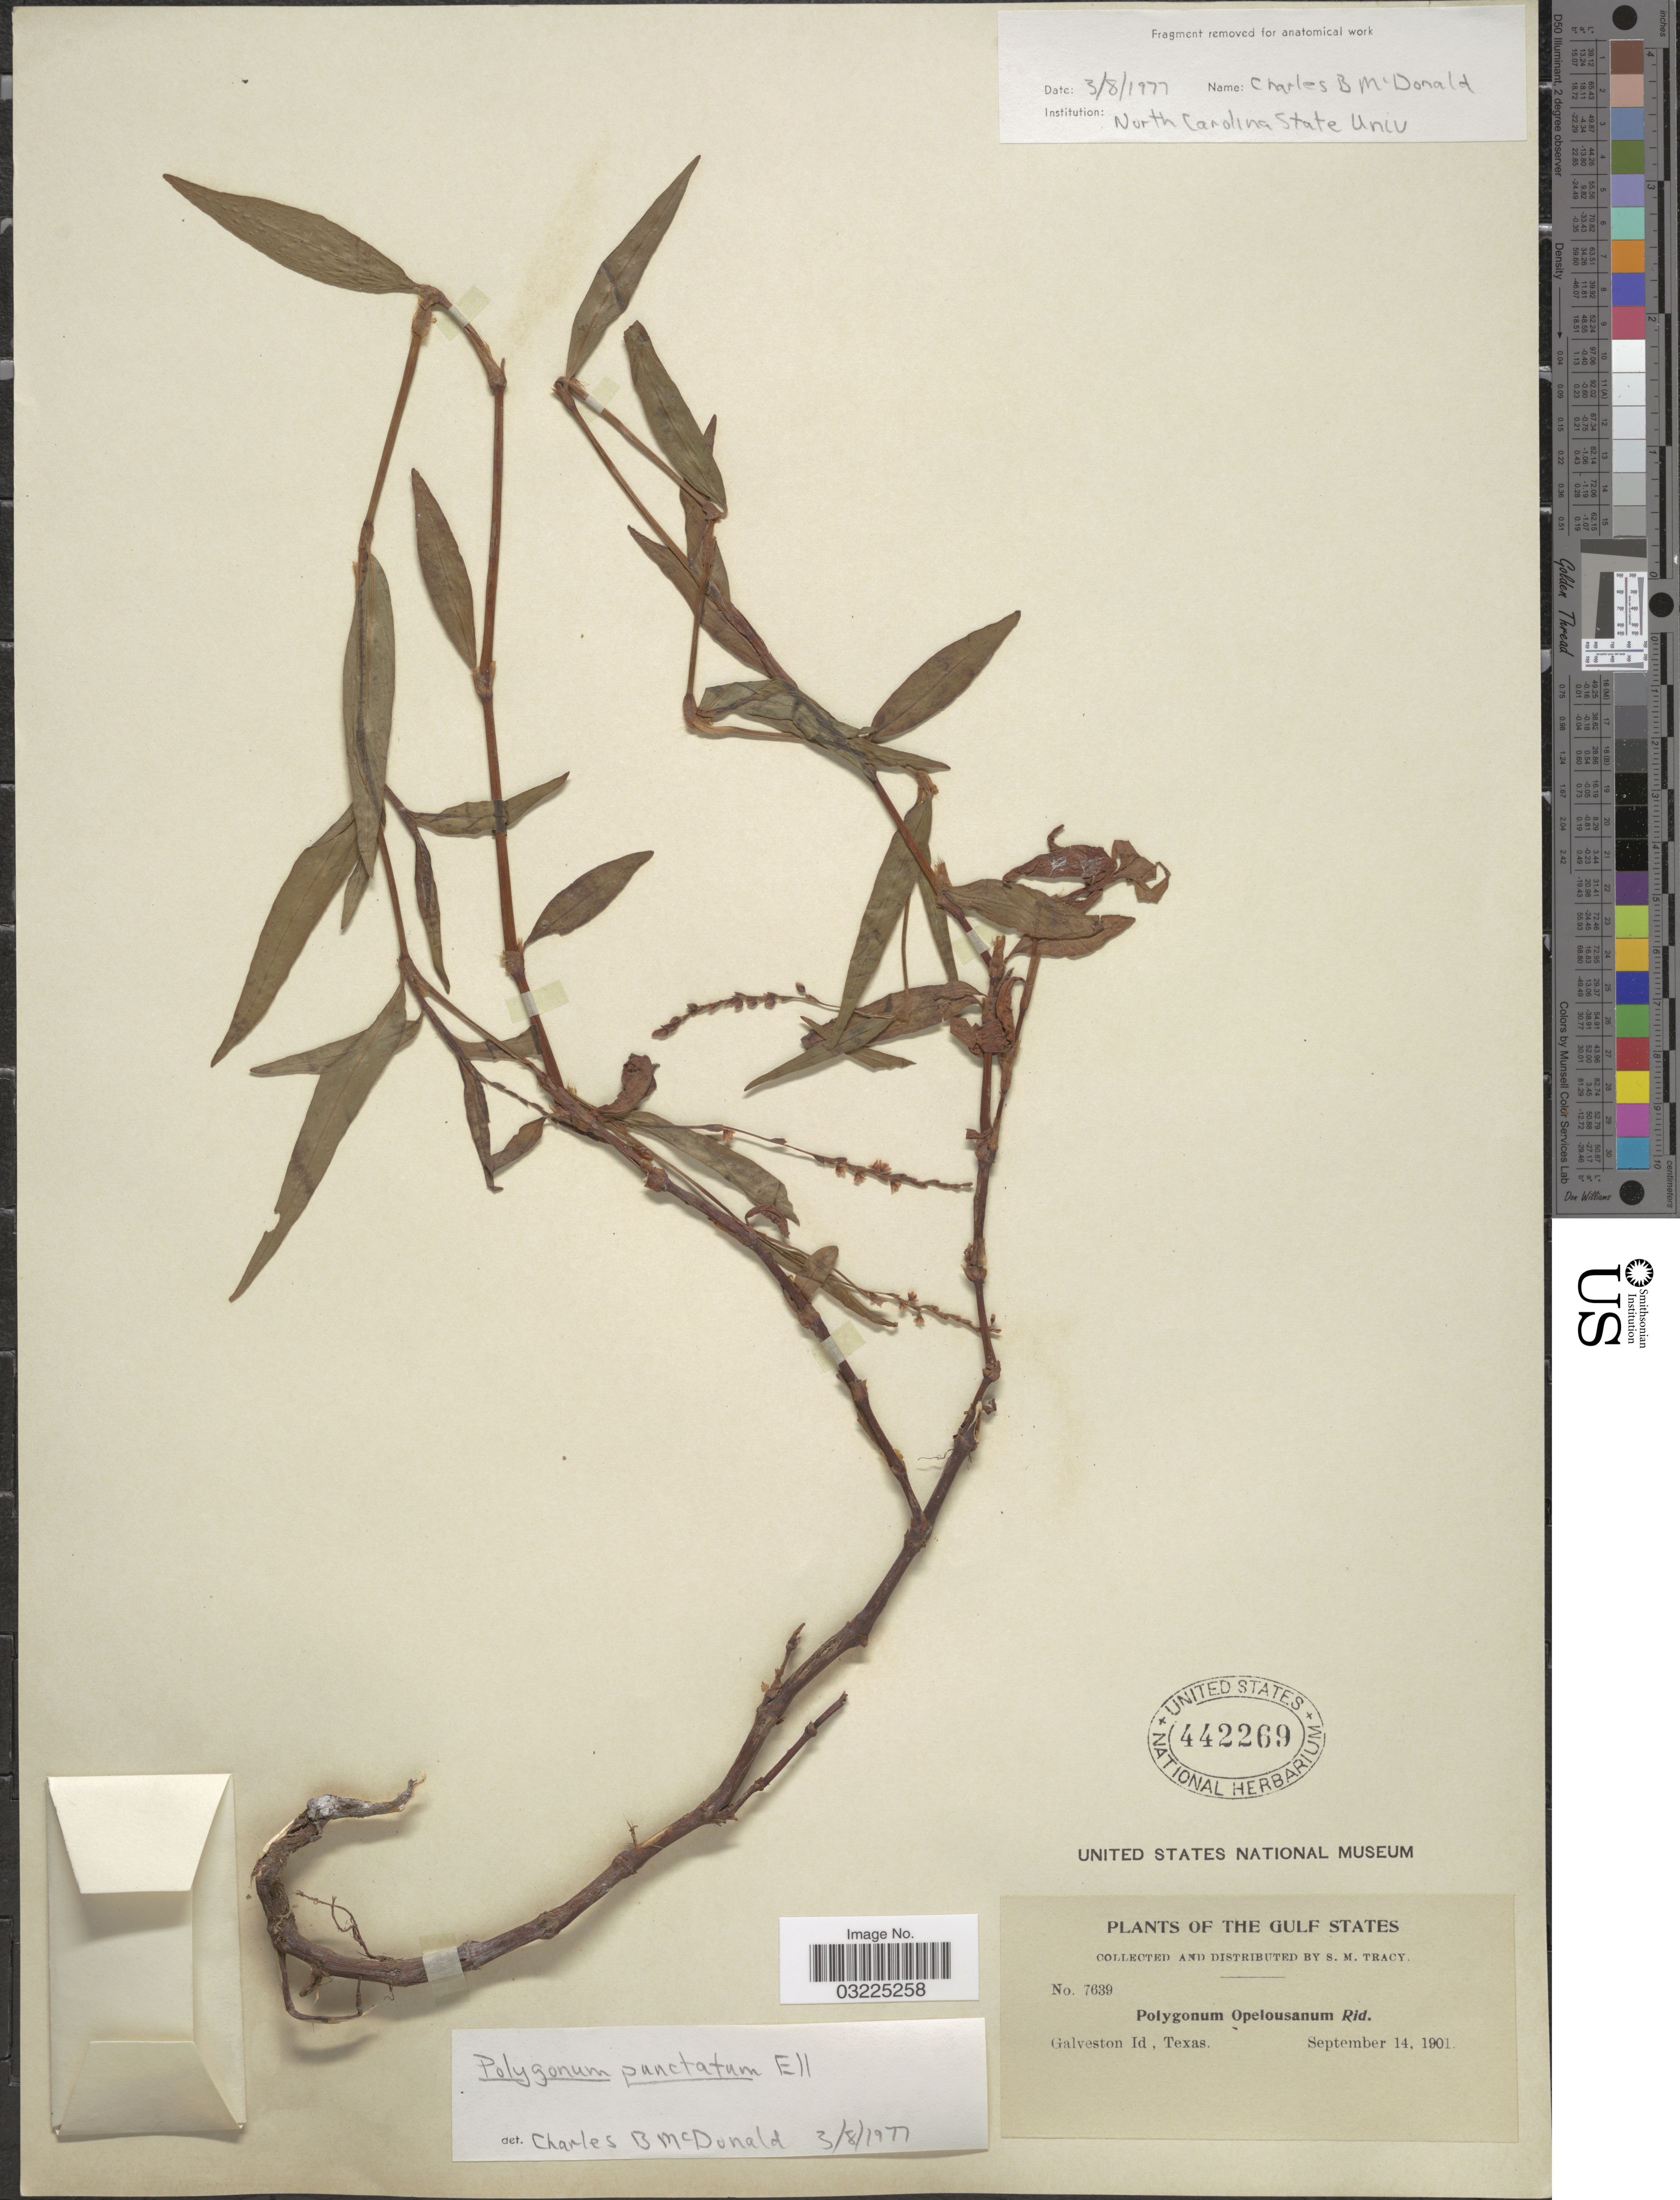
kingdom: Plantae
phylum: Tracheophyta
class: Magnoliopsida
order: Caryophyllales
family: Polygonaceae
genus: Persicaria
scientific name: Persicaria punctata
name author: (Elliott) Small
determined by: Atha, D. E.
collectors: S. M. Tracy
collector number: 7639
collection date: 1901-09-14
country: United States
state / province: Texas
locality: The Gulf States. Galveston Id.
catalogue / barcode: US 442269